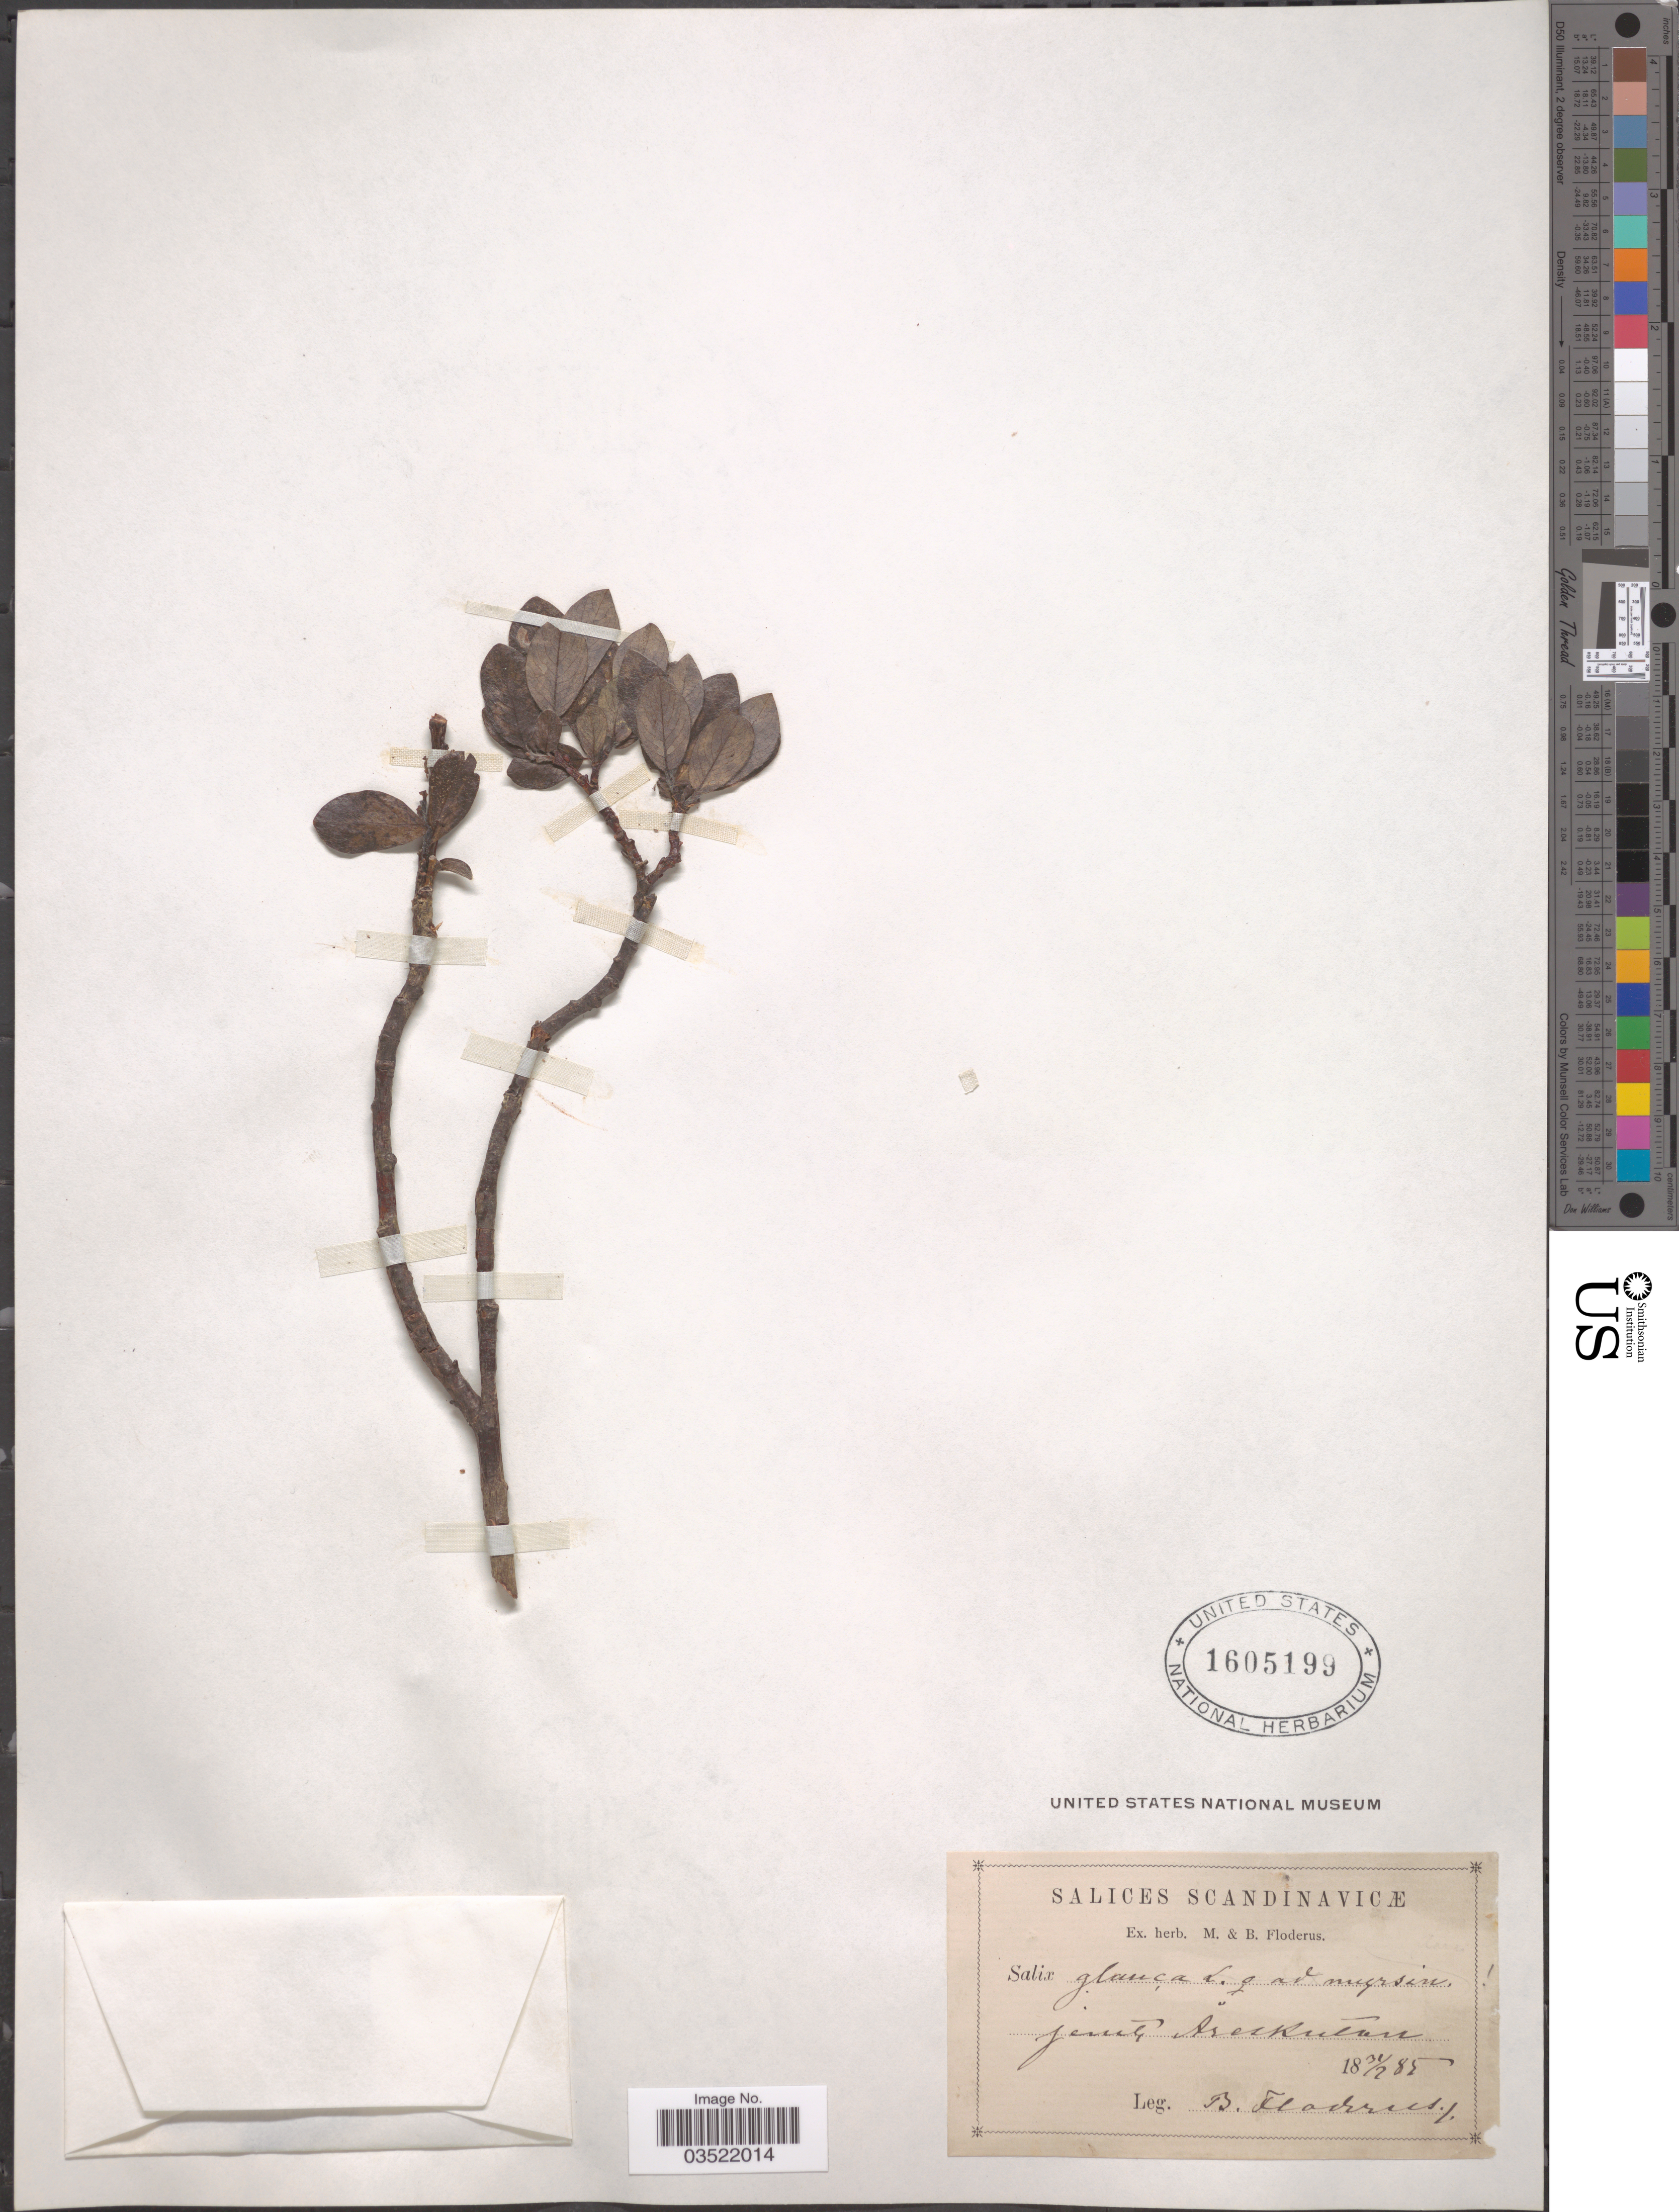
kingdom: Plantae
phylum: Tracheophyta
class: Magnoliopsida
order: Malpighiales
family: Salicaceae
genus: Salix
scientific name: Salix glauca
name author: L.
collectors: B. G. O. Floderus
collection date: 1885-07-31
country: Sweden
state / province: Jämtland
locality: Scandinavicæ. Jemtl. Åreskutan.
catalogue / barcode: US 1605199